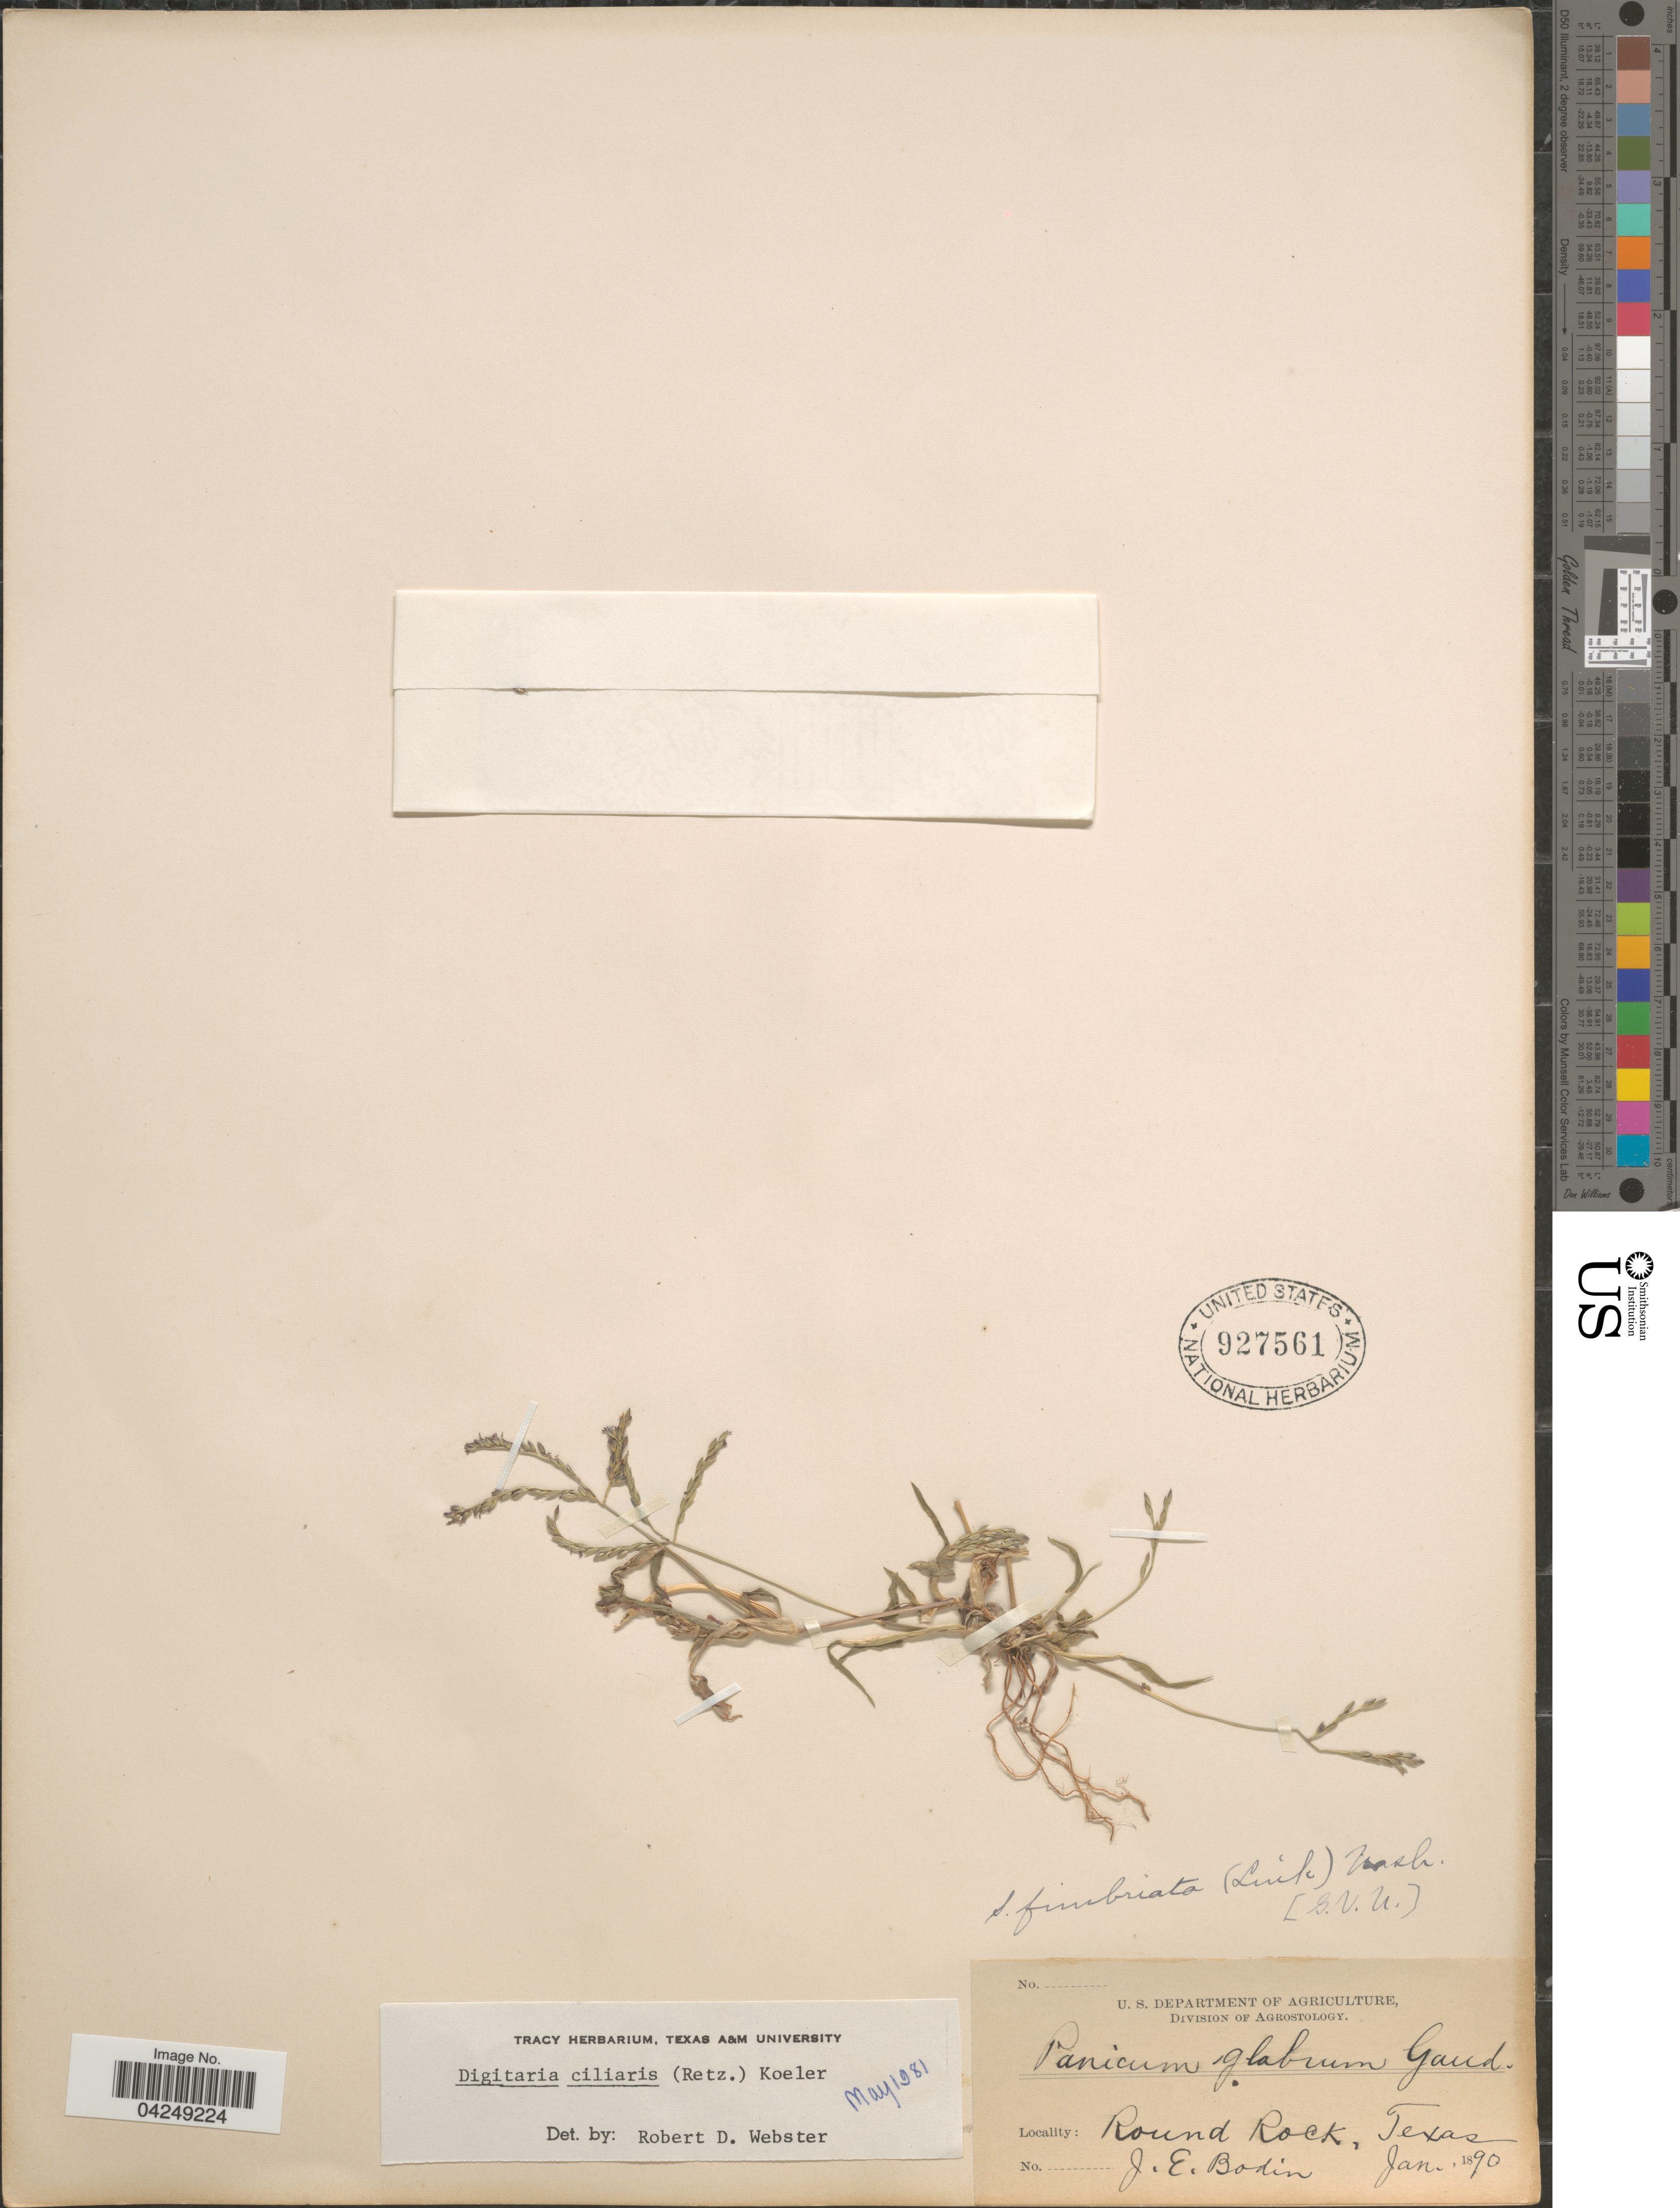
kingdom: Plantae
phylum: Tracheophyta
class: Liliopsida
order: Poales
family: Poaceae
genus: Digitaria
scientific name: Digitaria ciliaris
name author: (Retz.) Koeler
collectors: J. E. Bodin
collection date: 1890-01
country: United States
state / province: Texas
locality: Round Rock.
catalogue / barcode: US 927561